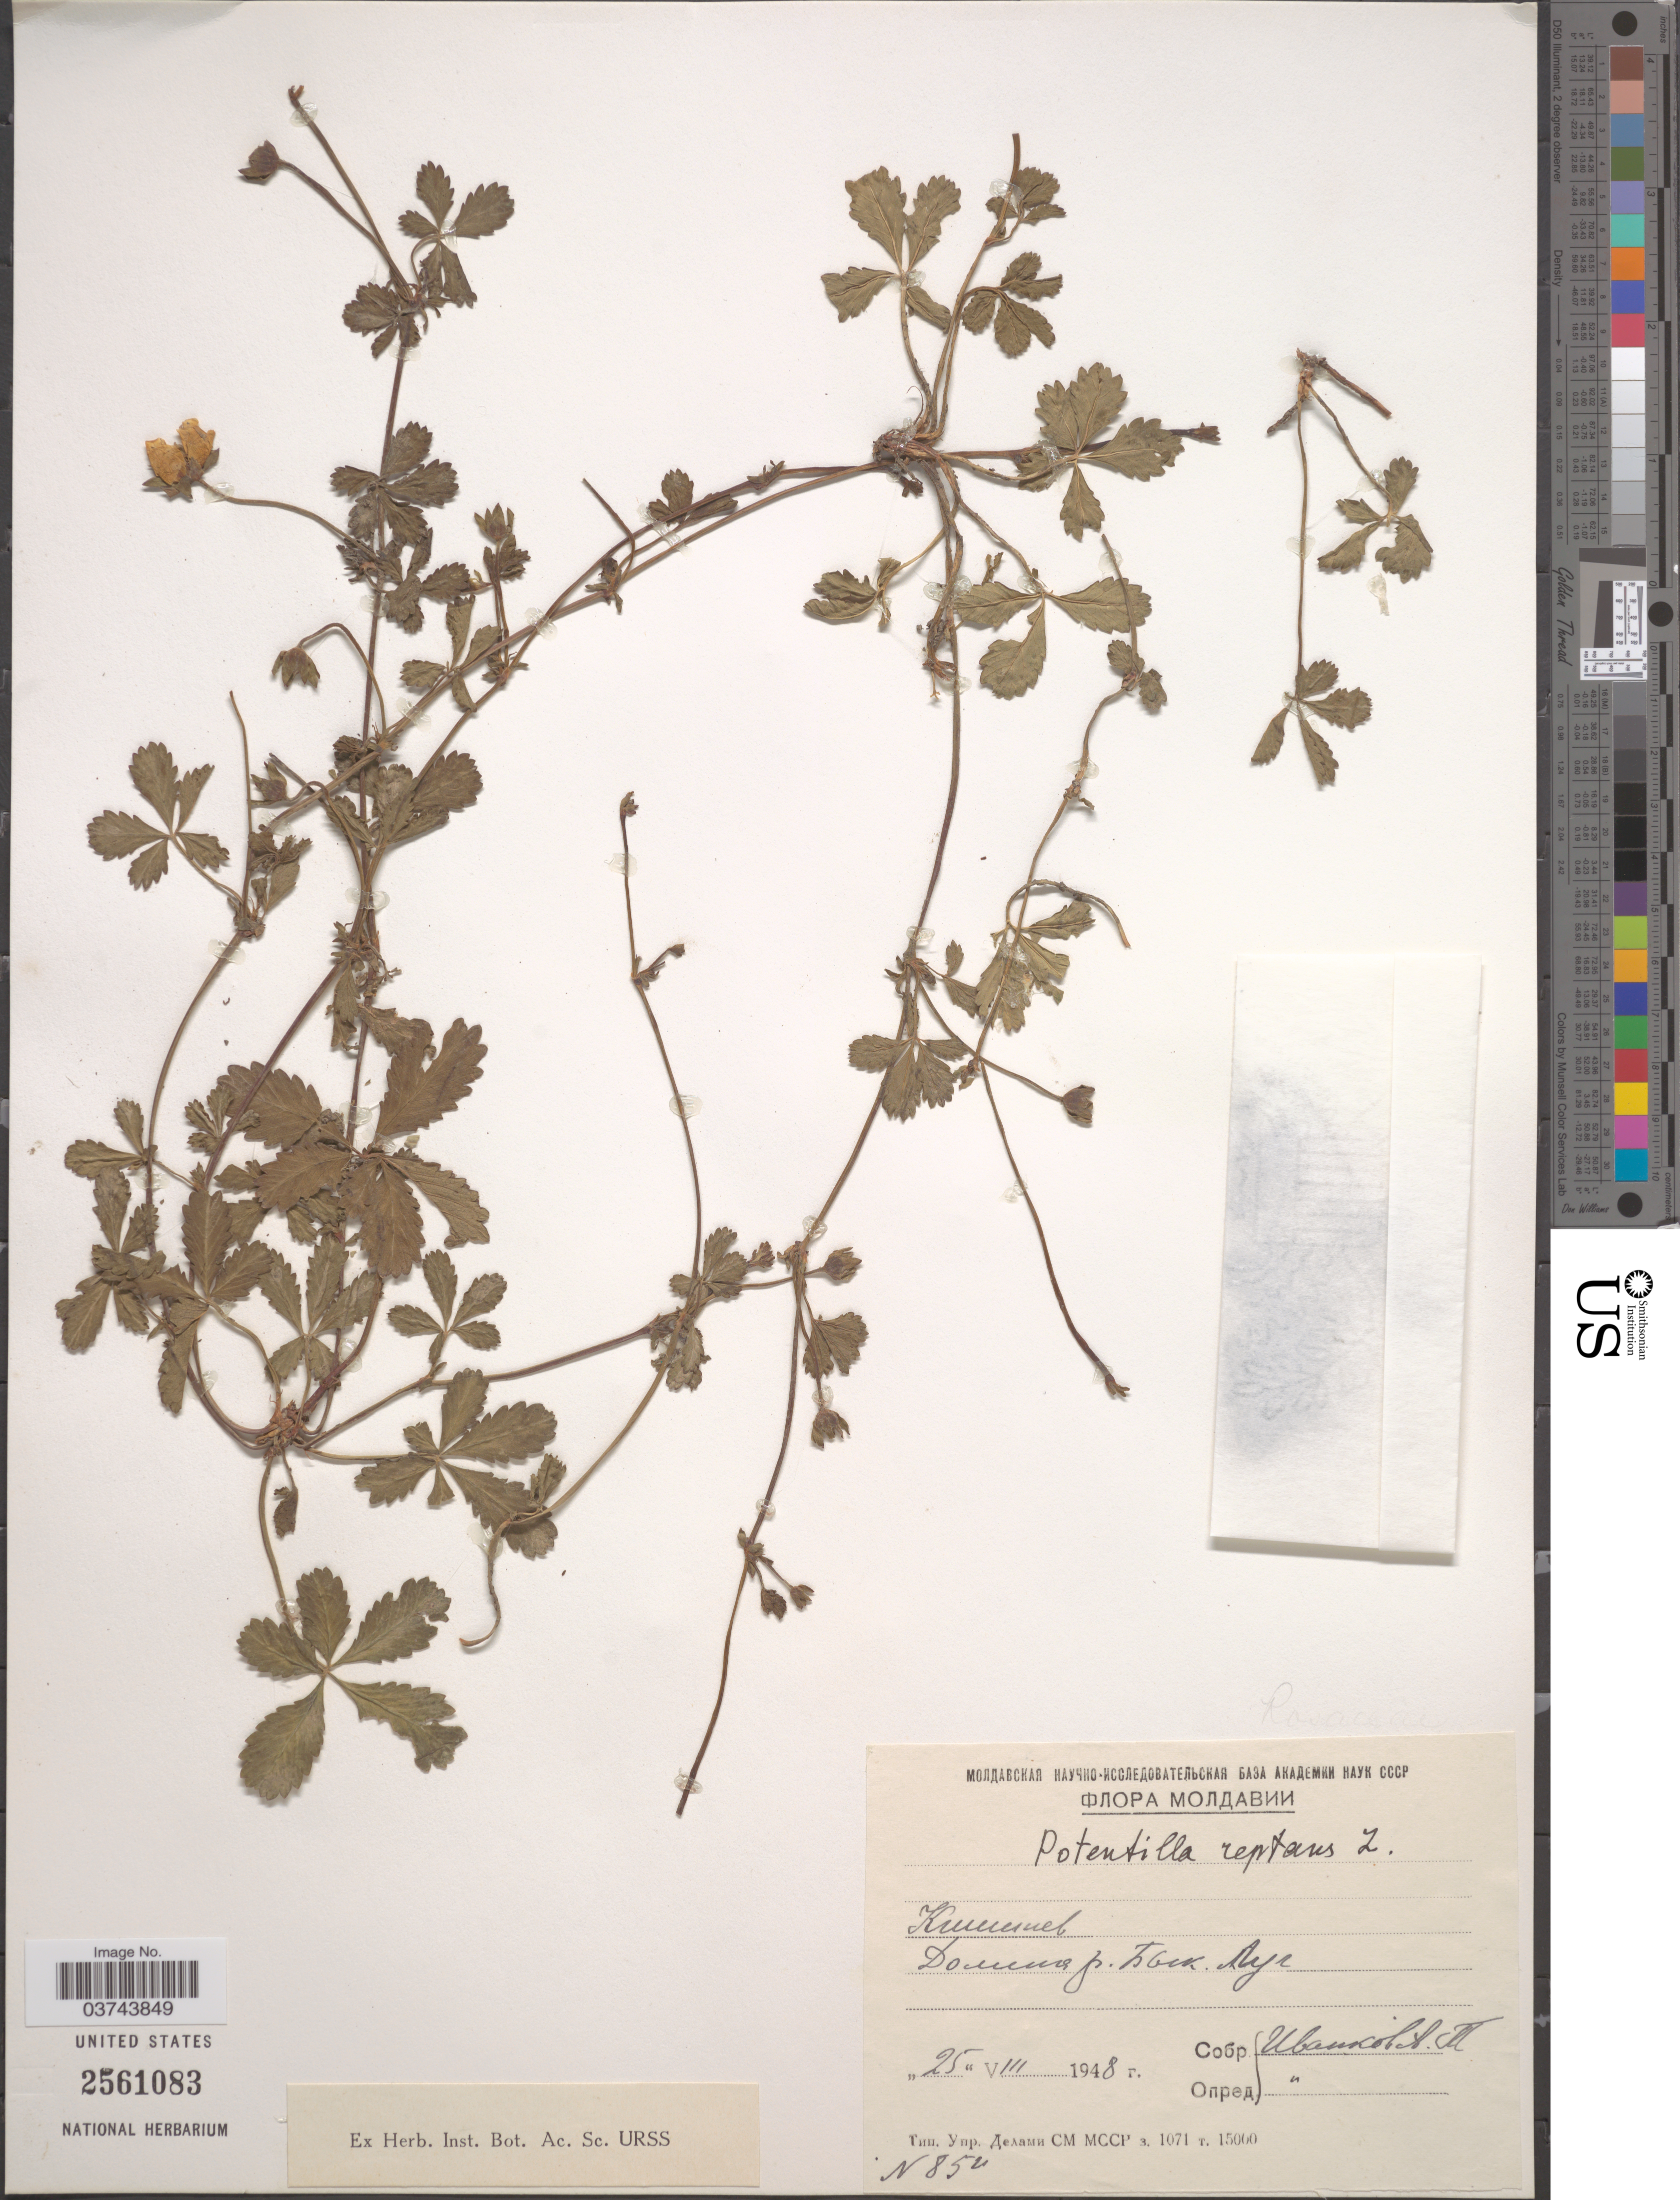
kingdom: Plantae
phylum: Tracheophyta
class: Magnoliopsida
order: Rosales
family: Rosaceae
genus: Potentilla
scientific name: Potentilla reptans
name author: L.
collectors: X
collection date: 1948-08-25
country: Moldova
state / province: Chişinău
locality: Valley of river Byk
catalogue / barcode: US 2561083